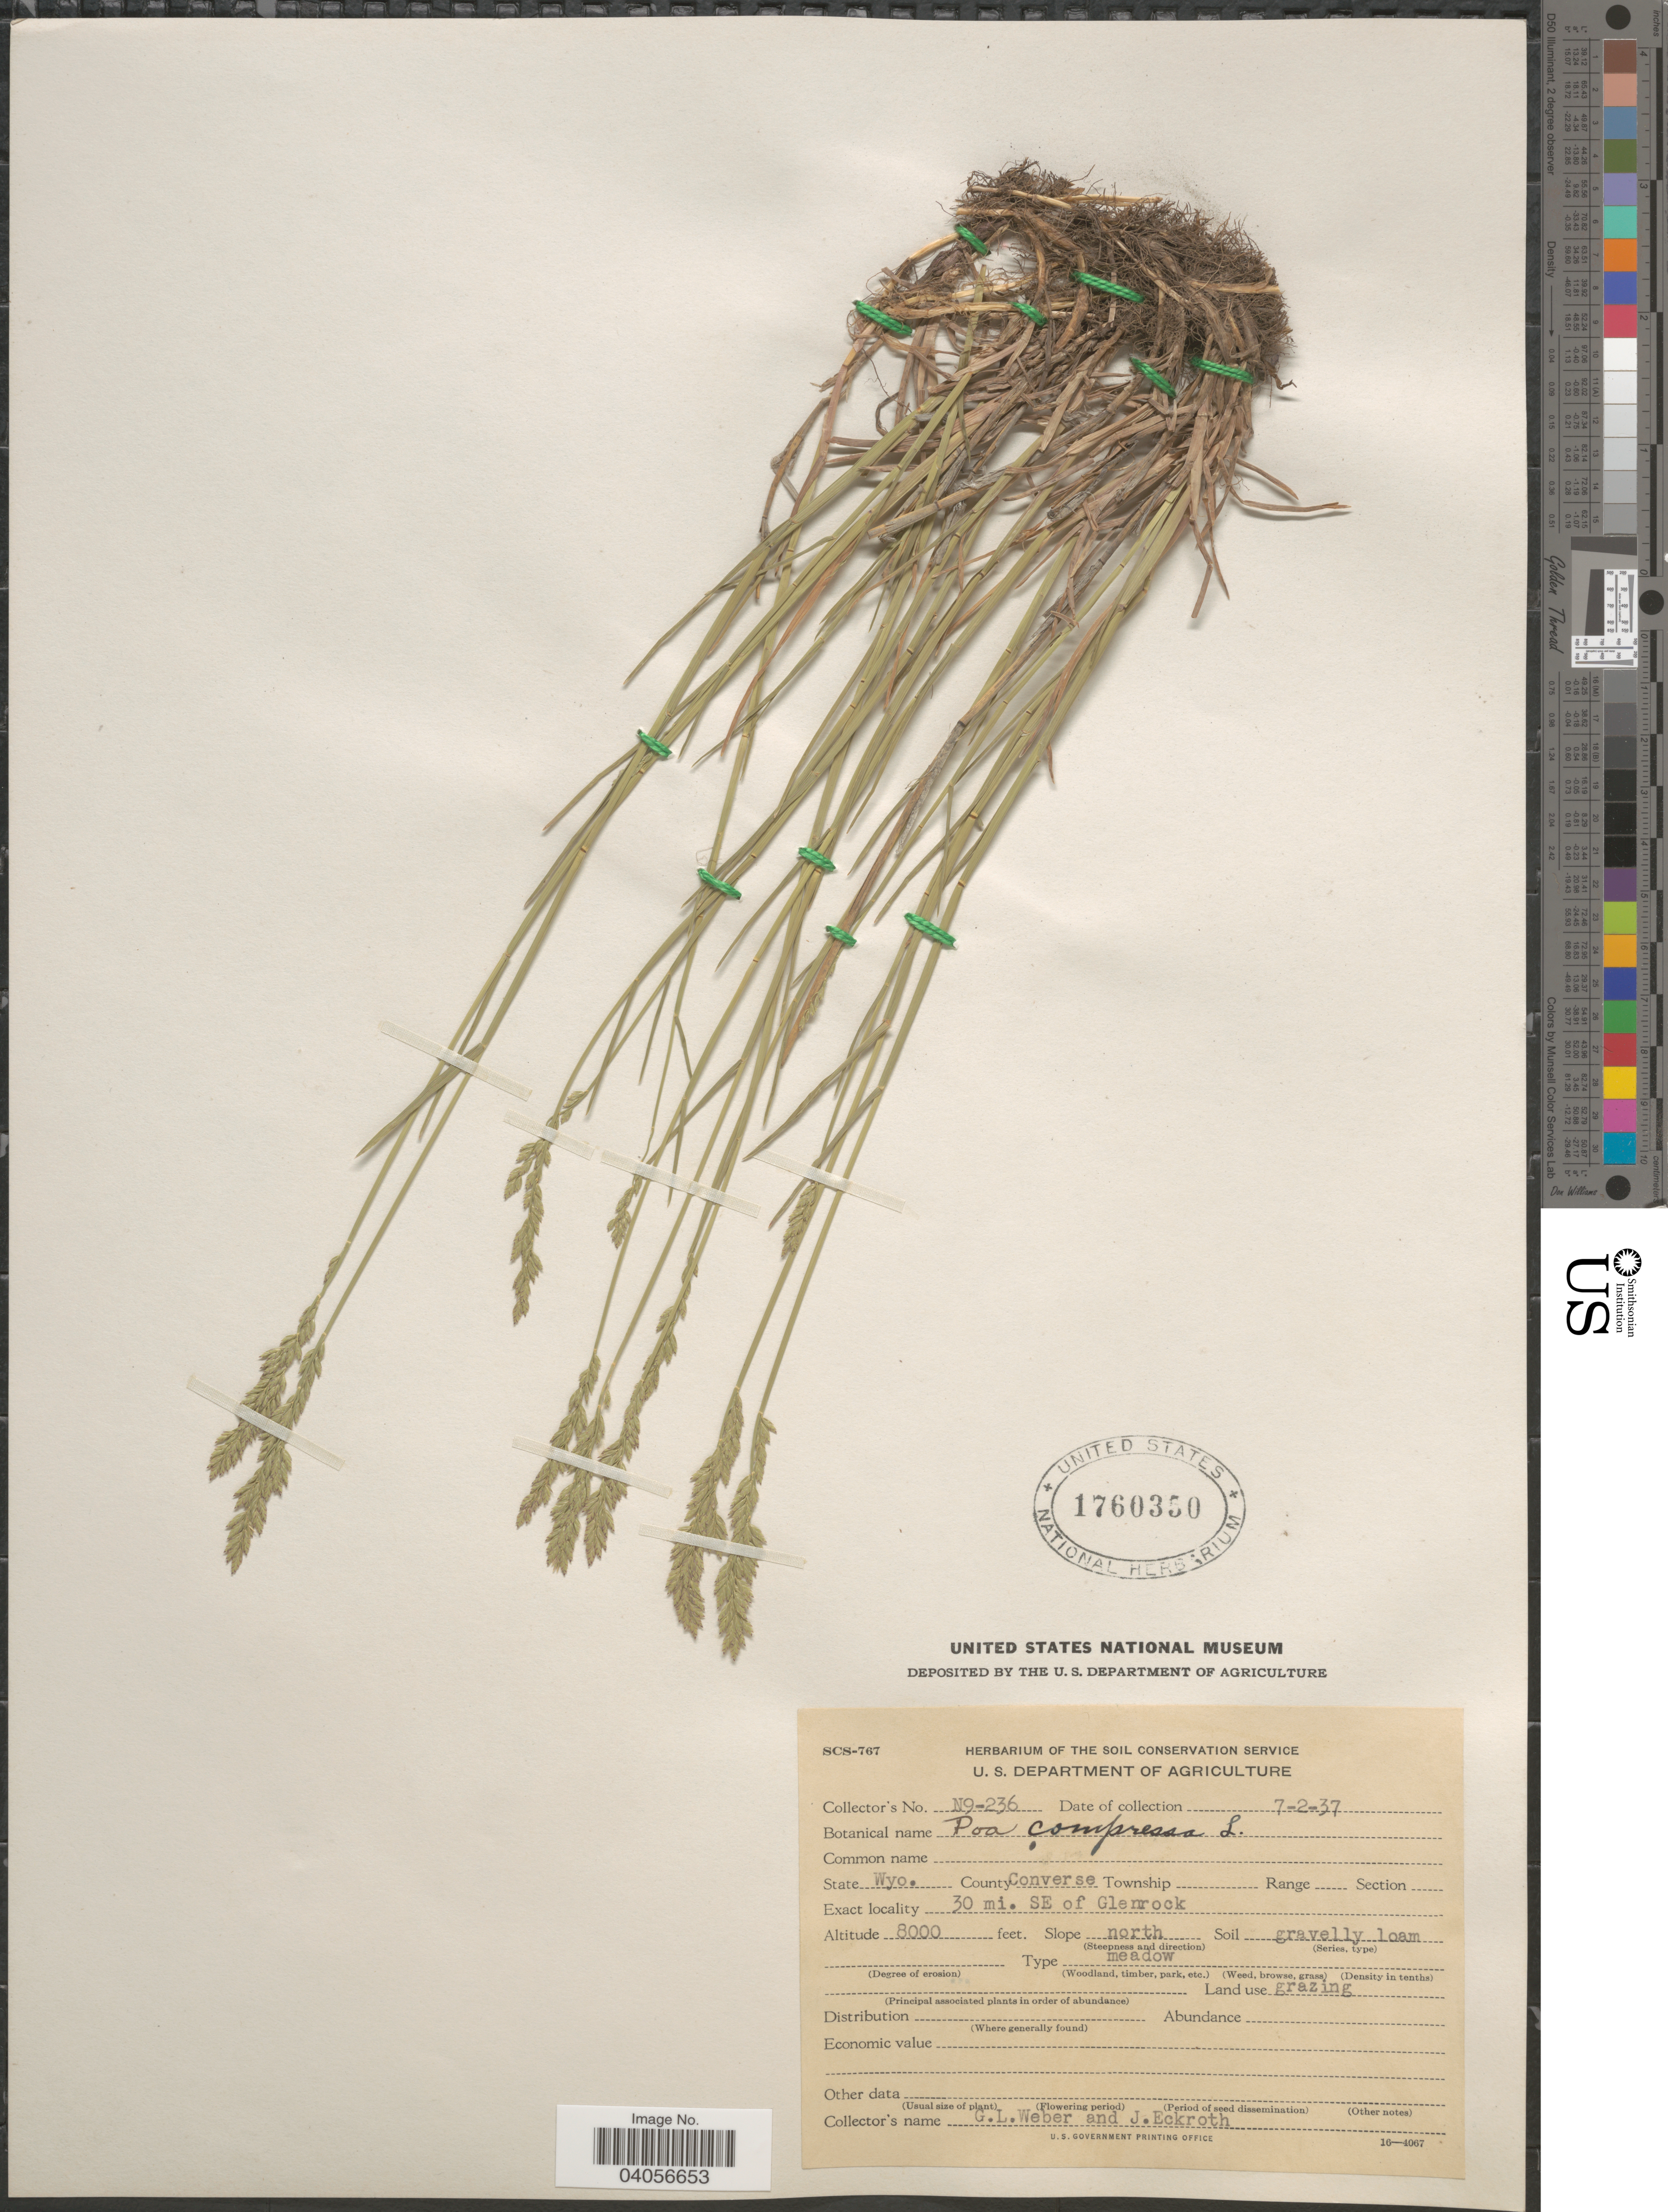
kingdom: Plantae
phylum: Tracheophyta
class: Liliopsida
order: Poales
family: Poaceae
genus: Poa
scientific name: Poa compressa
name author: L.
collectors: G. Weber & J. Eckroth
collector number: N9-236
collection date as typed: Transcribed d/m/y: 2/7/37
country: United States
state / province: Wyoming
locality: County Converse. 30 mi. SE of Glenrock.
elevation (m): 2438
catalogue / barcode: US 1760350